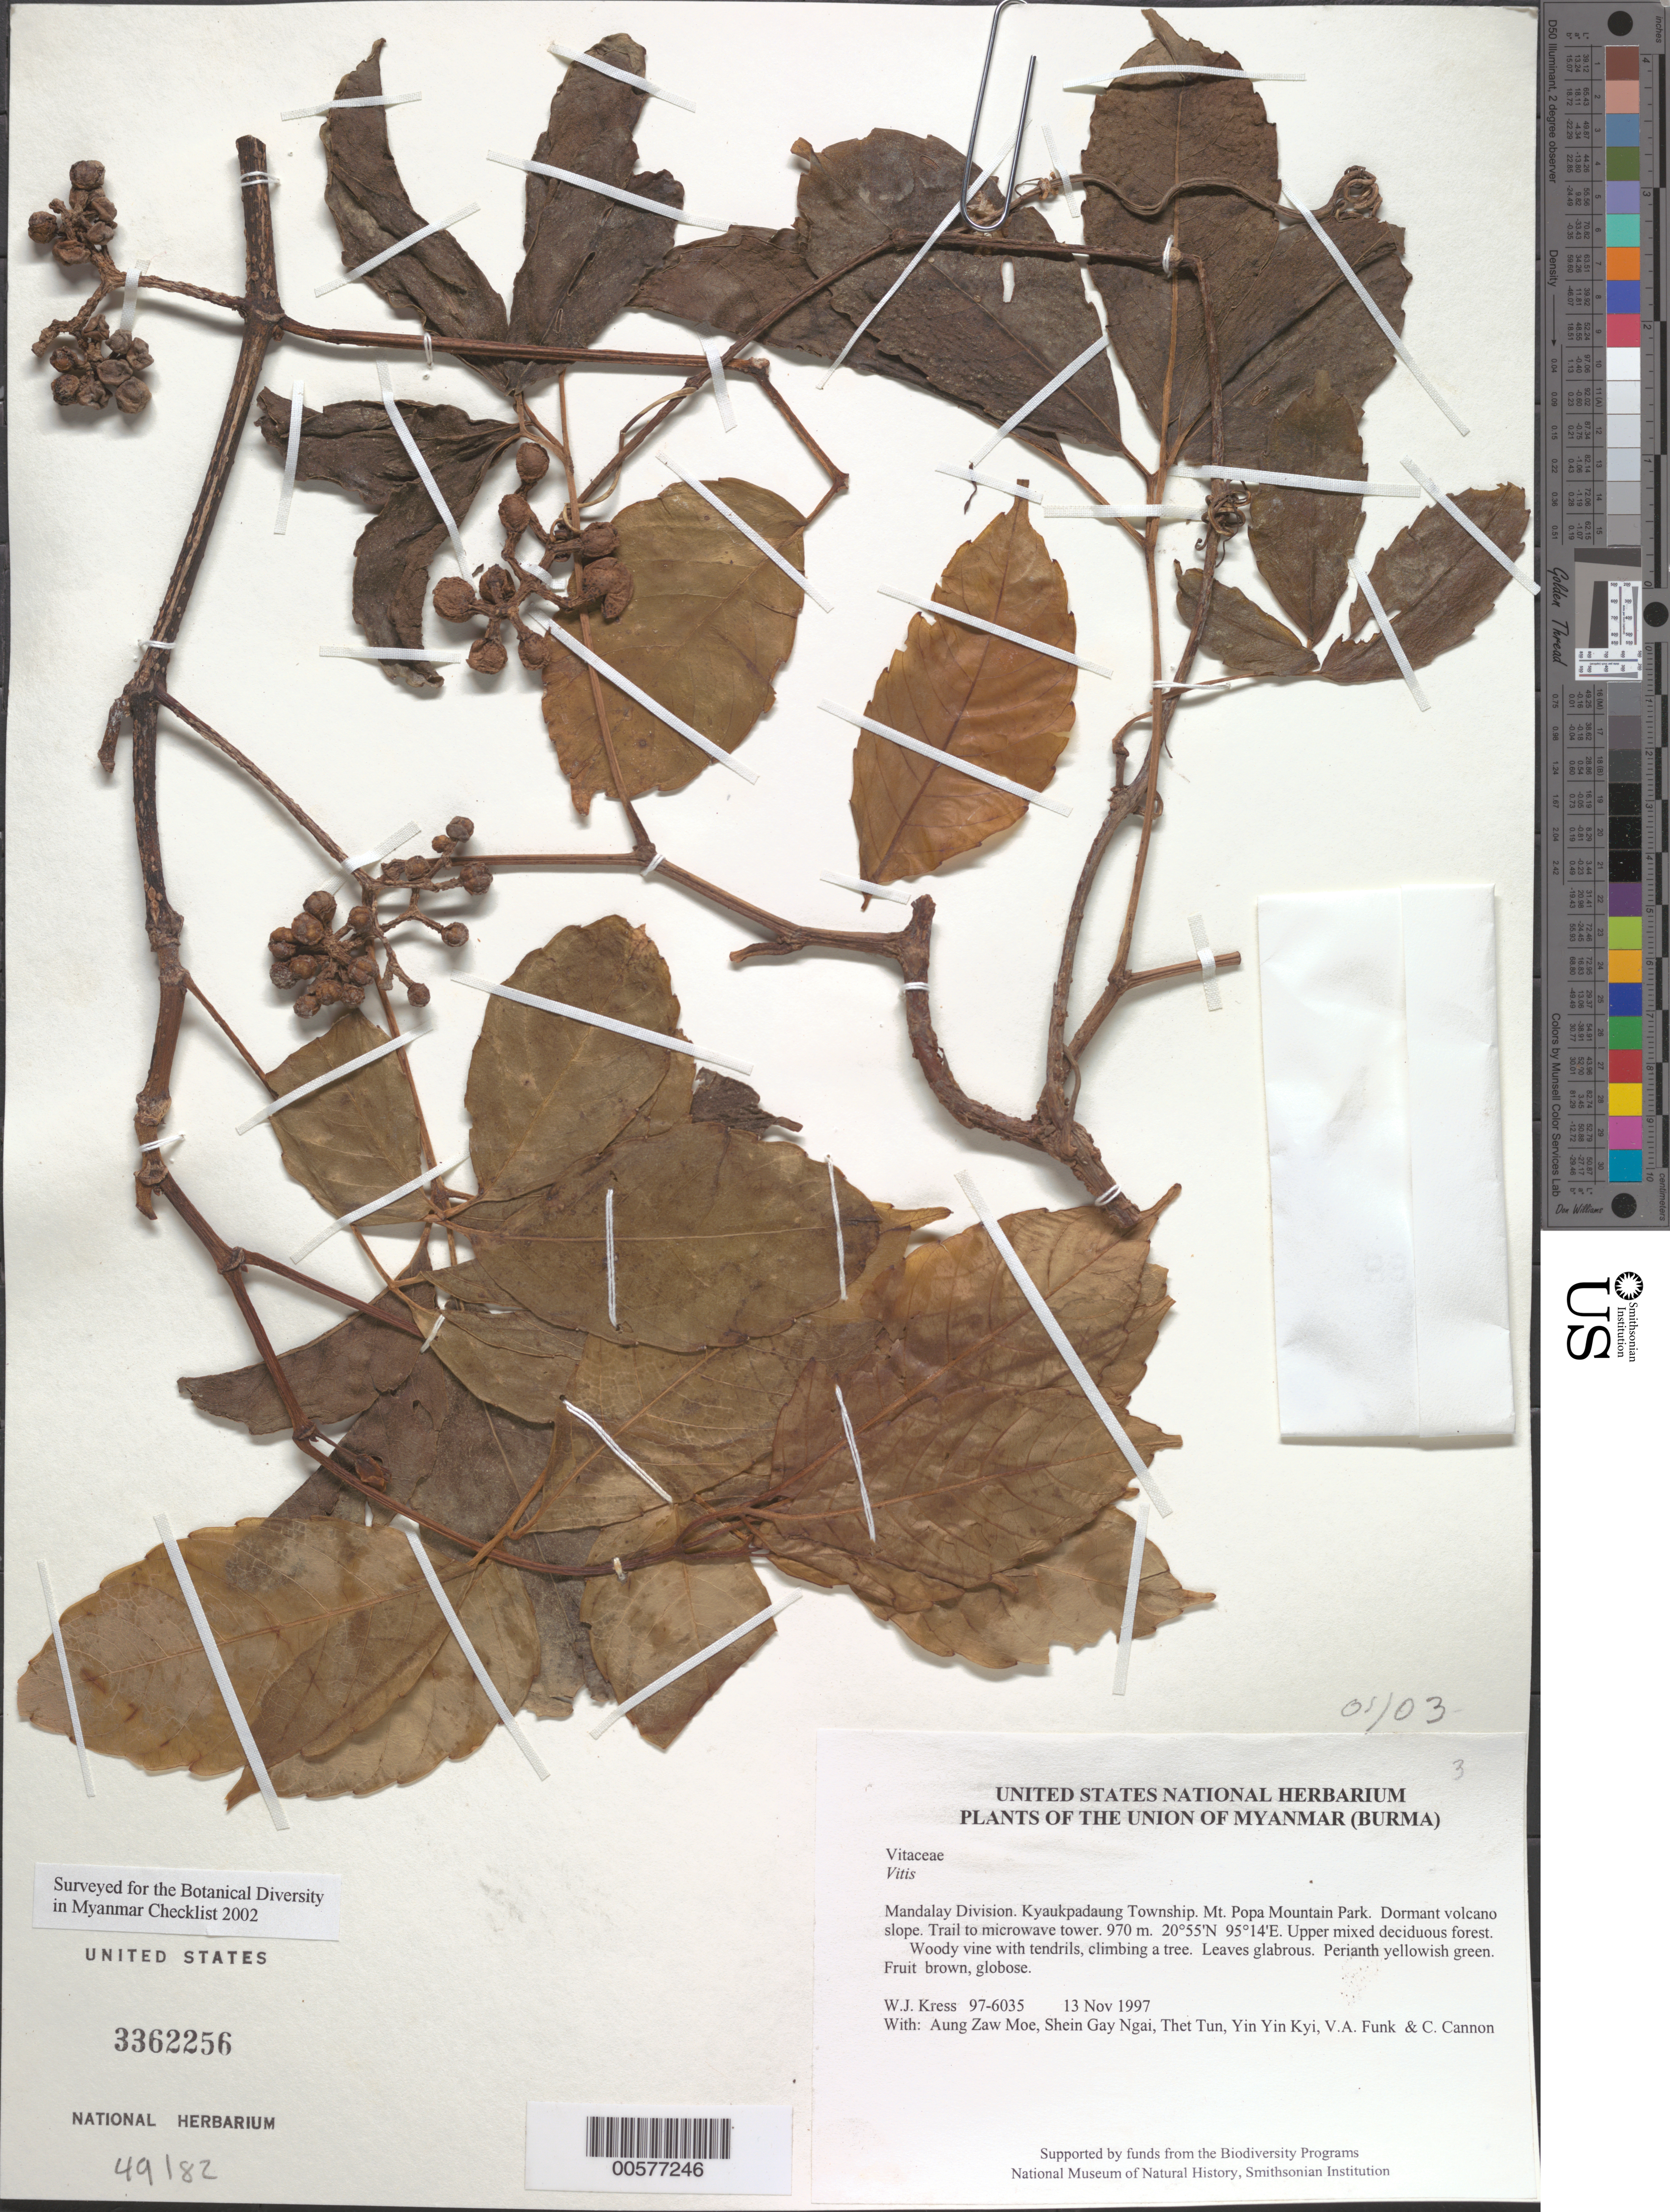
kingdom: Plantae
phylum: Tracheophyta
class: Magnoliopsida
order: Vitales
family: Vitaceae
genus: Vitis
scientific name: Vitis sp.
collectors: W. J. Kress, Aung Zaw Moe, Shein Gay Ngai, Thet Htun, Yin Yin Kyi & V. Funk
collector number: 97-6035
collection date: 1997-11-13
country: Myanmar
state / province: Mandalay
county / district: Kyaukpadaung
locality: Mt. Popa Mountain Park. Dormant volcano slope. Trail to microwave tower.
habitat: Upper mixed deciduous forest.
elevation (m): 970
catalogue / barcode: US 3362256